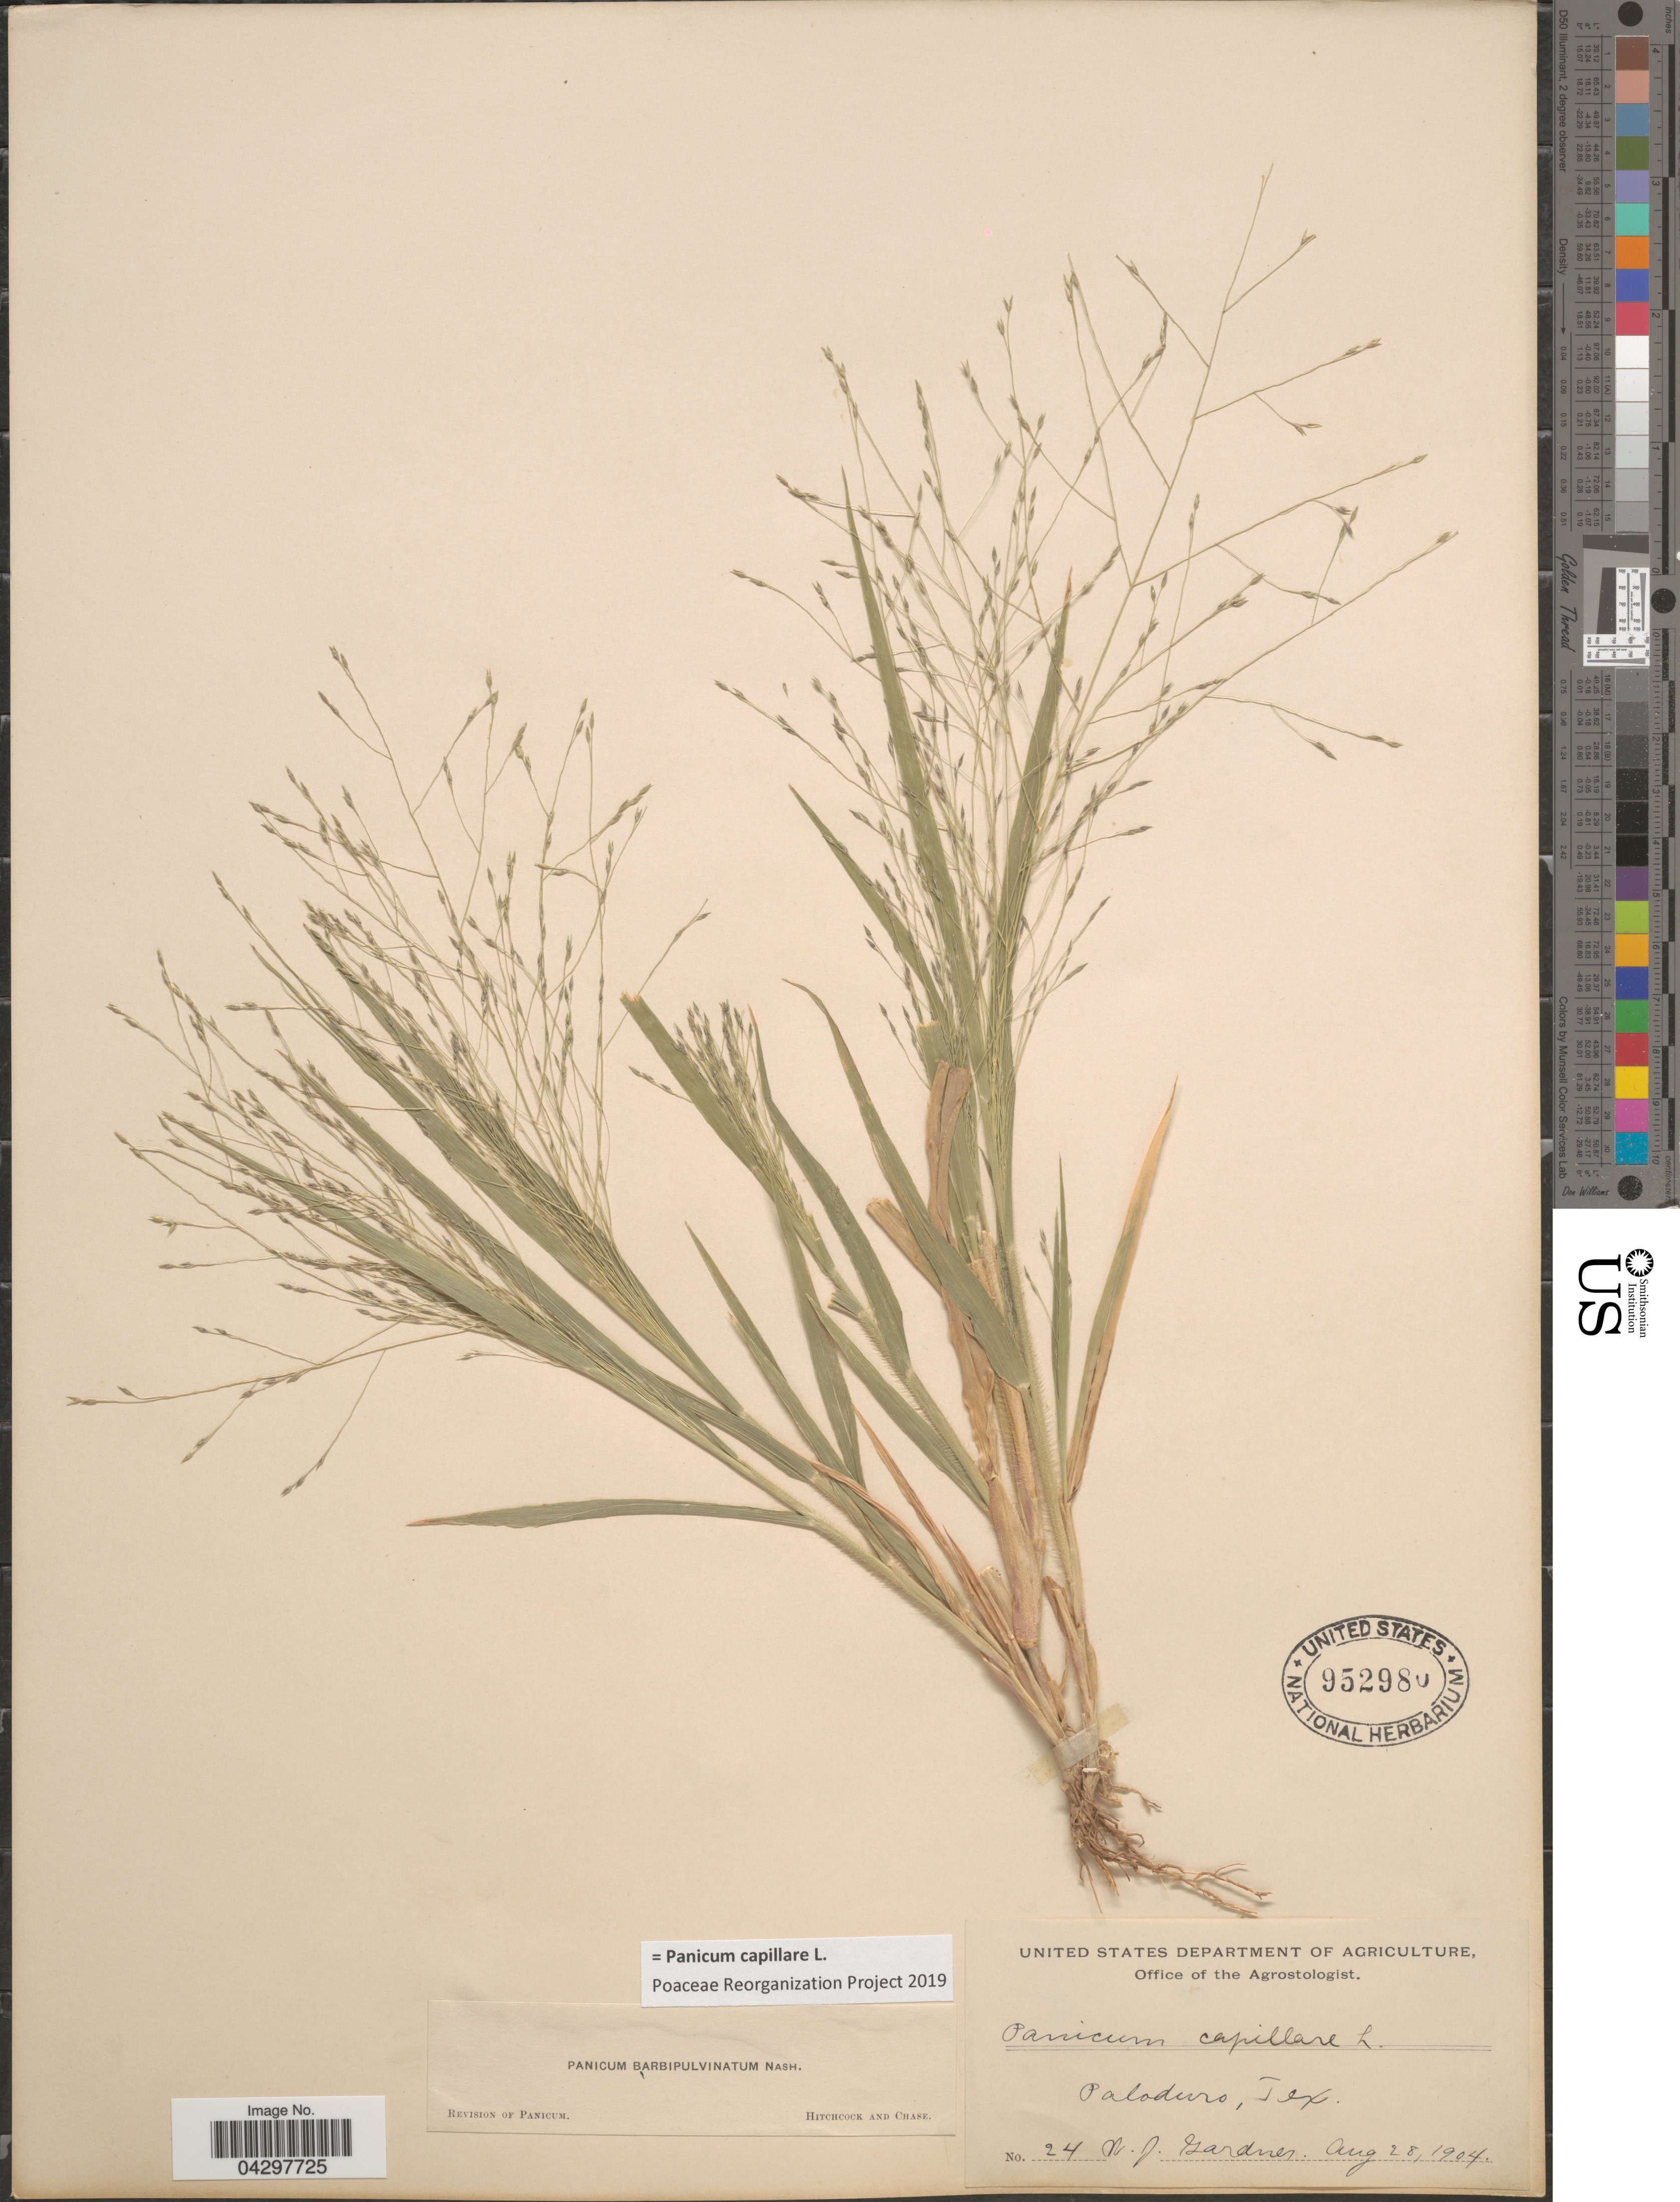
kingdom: Plantae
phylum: Tracheophyta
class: Liliopsida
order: Poales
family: Poaceae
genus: Panicum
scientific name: Panicum capillare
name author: L.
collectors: W. Gardner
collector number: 24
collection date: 1904-08-28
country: United States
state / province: Texas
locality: Paloduro.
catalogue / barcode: US 952980